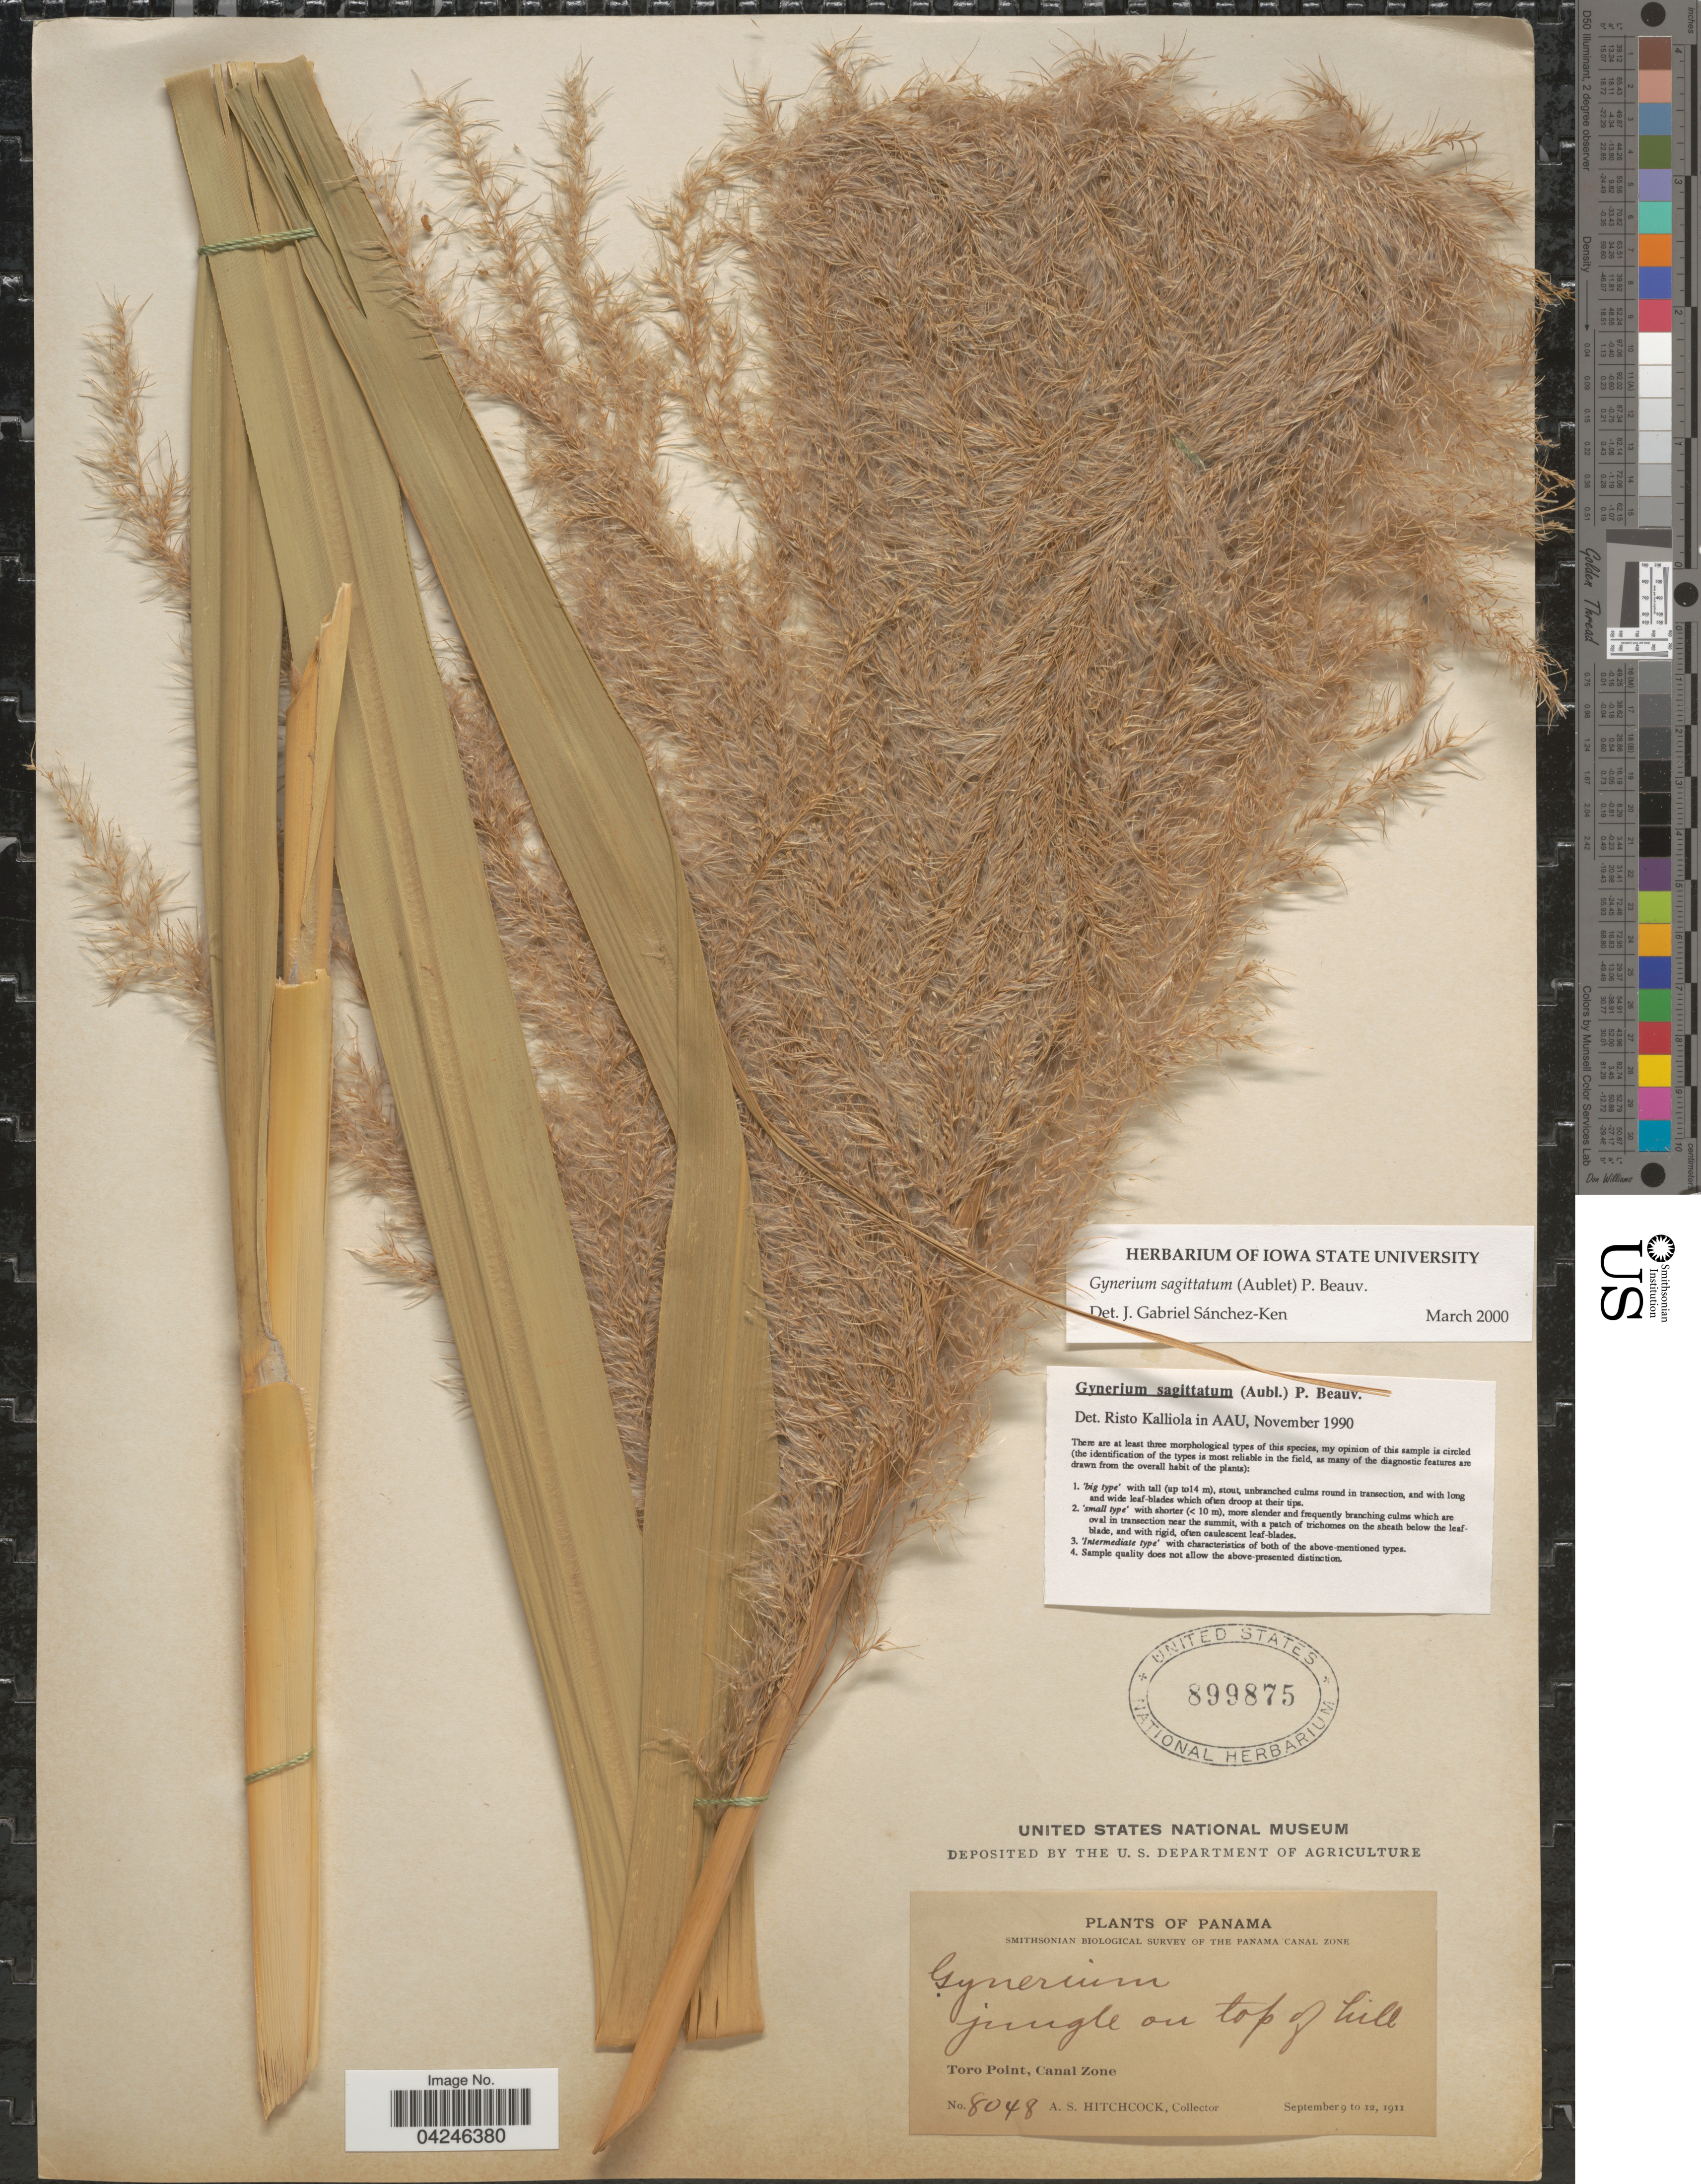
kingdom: Plantae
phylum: Tracheophyta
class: Liliopsida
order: Poales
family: Poaceae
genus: Gynerium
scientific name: Gynerium sagittatum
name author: (Aubl.) P. Beauv.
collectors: A. S. Hitchcock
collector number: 8048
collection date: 1911-09-09/1911-09-12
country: Panama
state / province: Colón / Panamá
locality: Smithsonian Biological Survey of the Panama Canal Zone. Jungle on top of hill. Toro Point, Canal Zone.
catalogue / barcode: US 899875